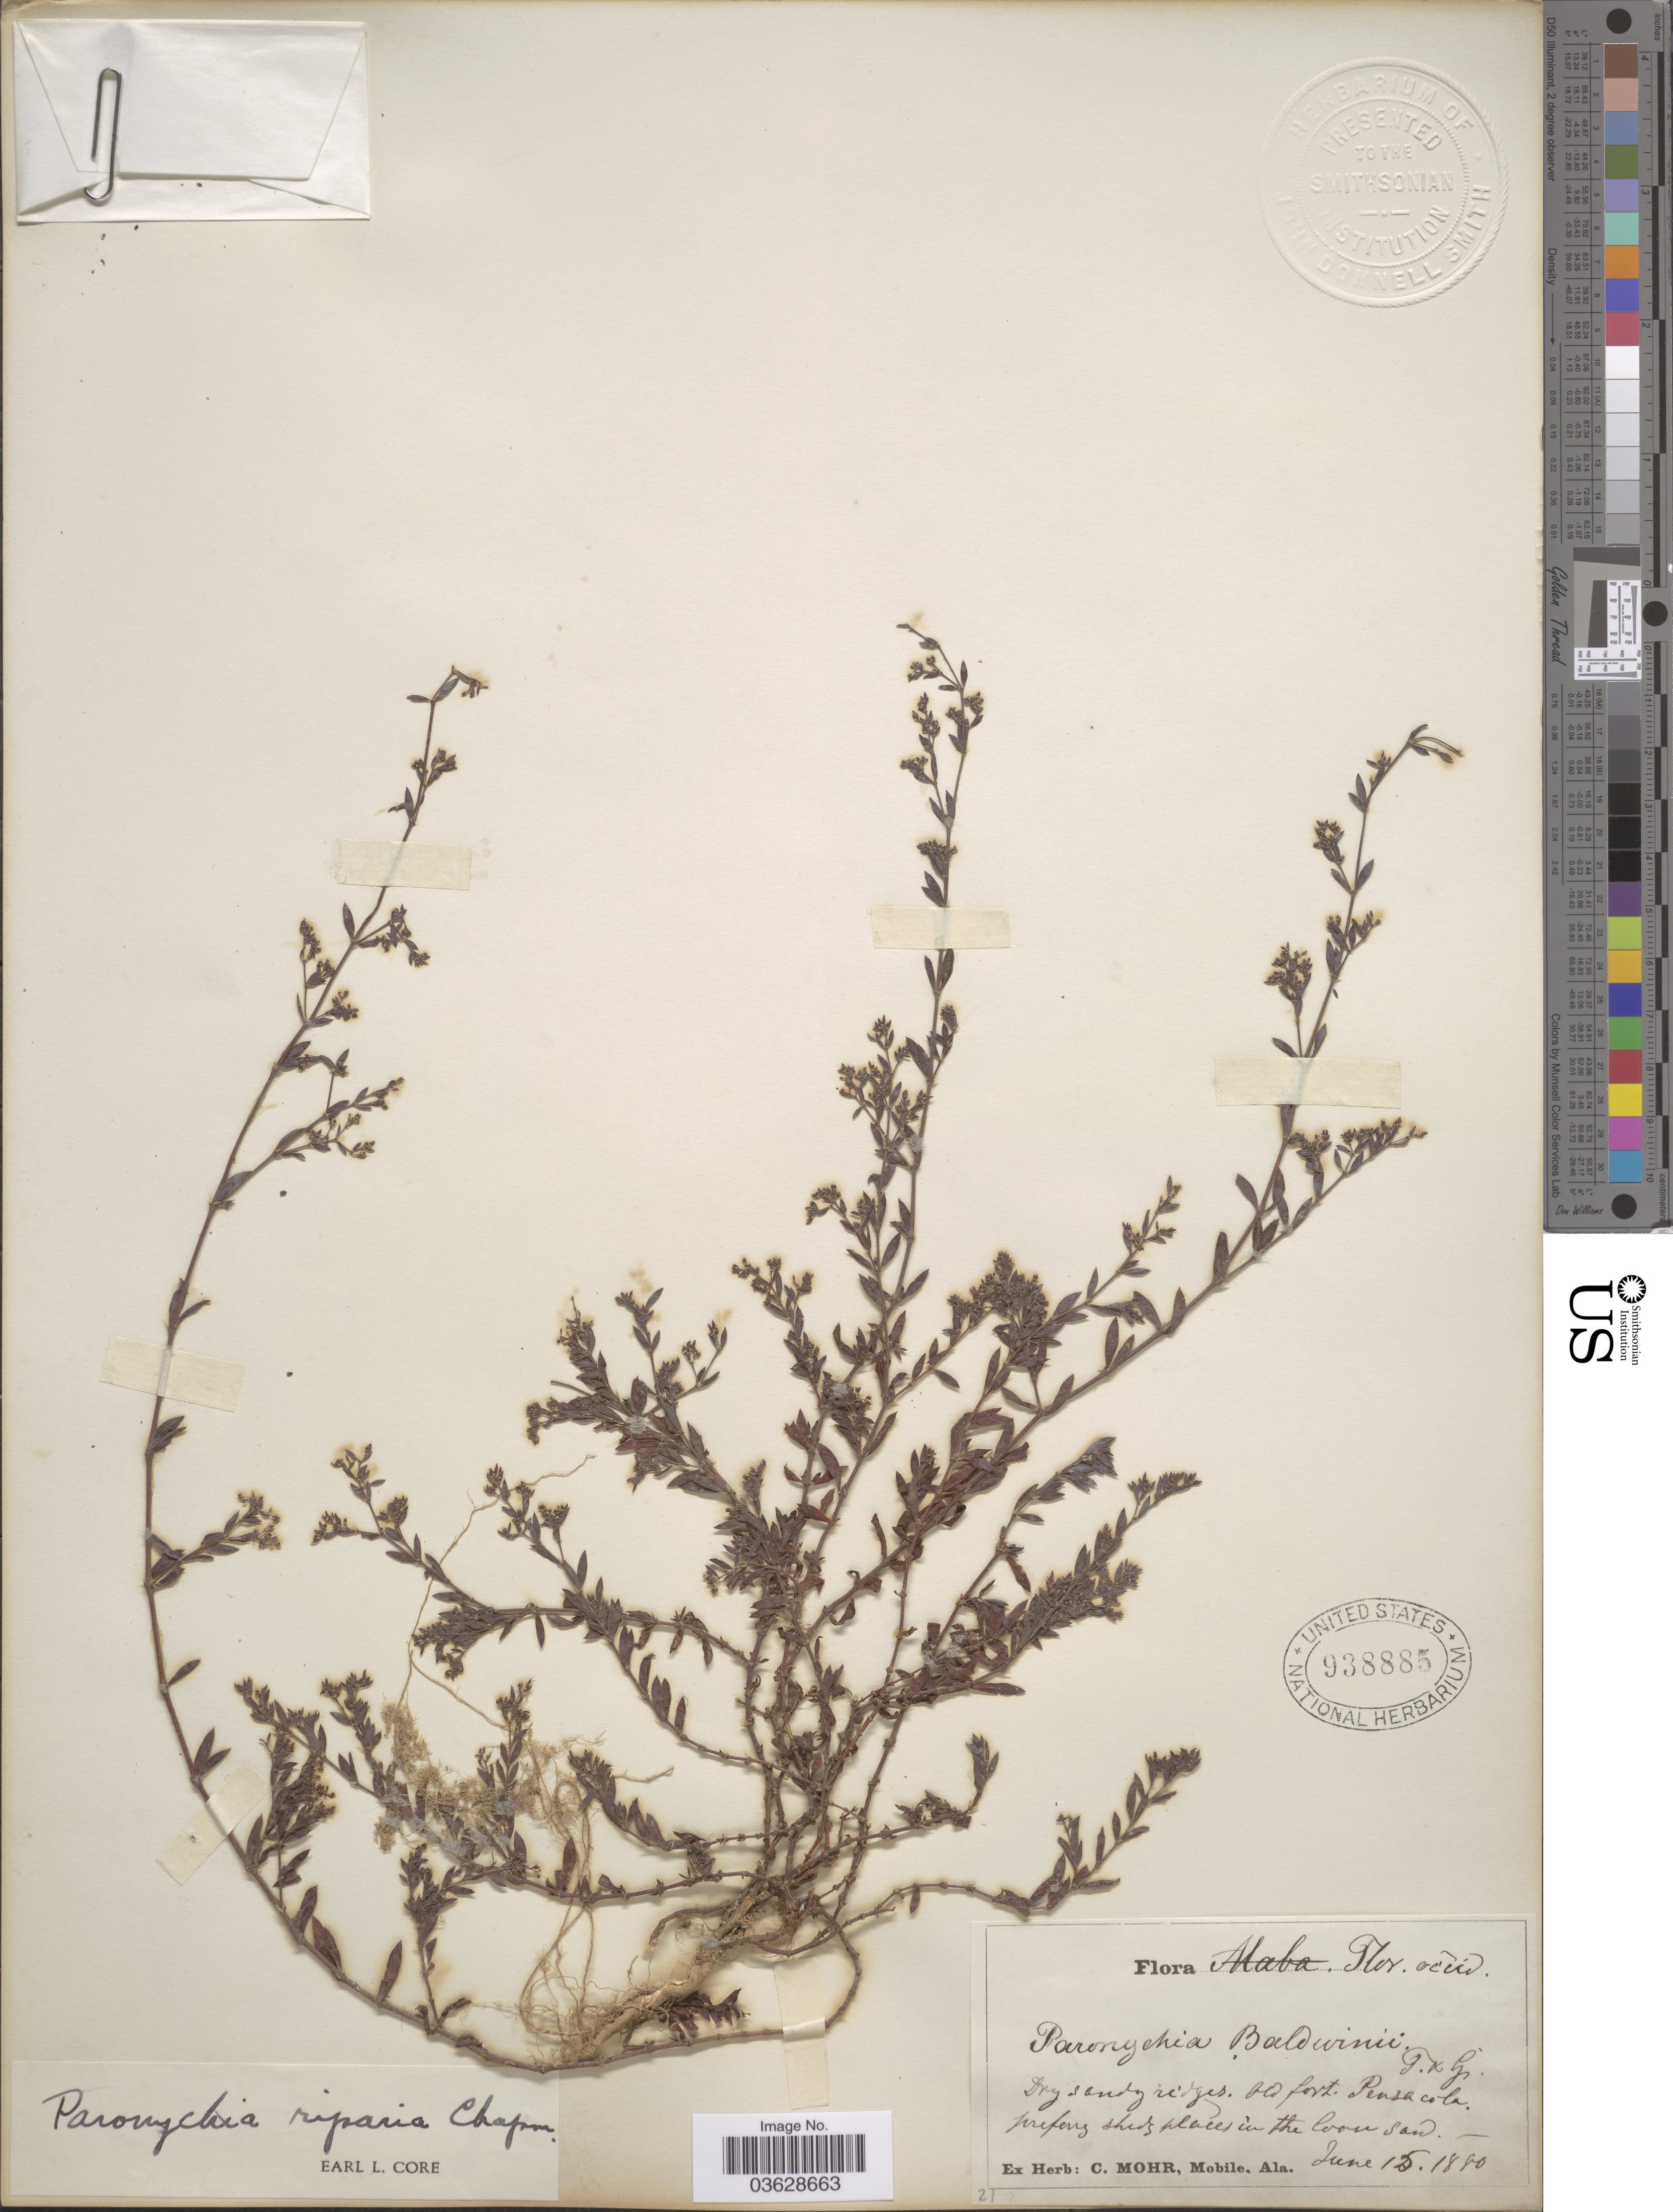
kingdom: Plantae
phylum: Tracheophyta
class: Magnoliopsida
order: Caryophyllales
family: Caryophyllaceae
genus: Paronychia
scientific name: Paronychia baldwinii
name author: (A. Gray & Torr.) Fenzl ex Walp.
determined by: Strong, Mark T., (BOT), Smithsonian Institution - National Museum of Natural History (UNITED STATES)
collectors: ex herb. C. Mohr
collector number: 21?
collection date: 1880-06-15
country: United States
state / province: Florida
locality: Flor. occid. Old fort Pensacola. in the loose sand.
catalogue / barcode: US 938885